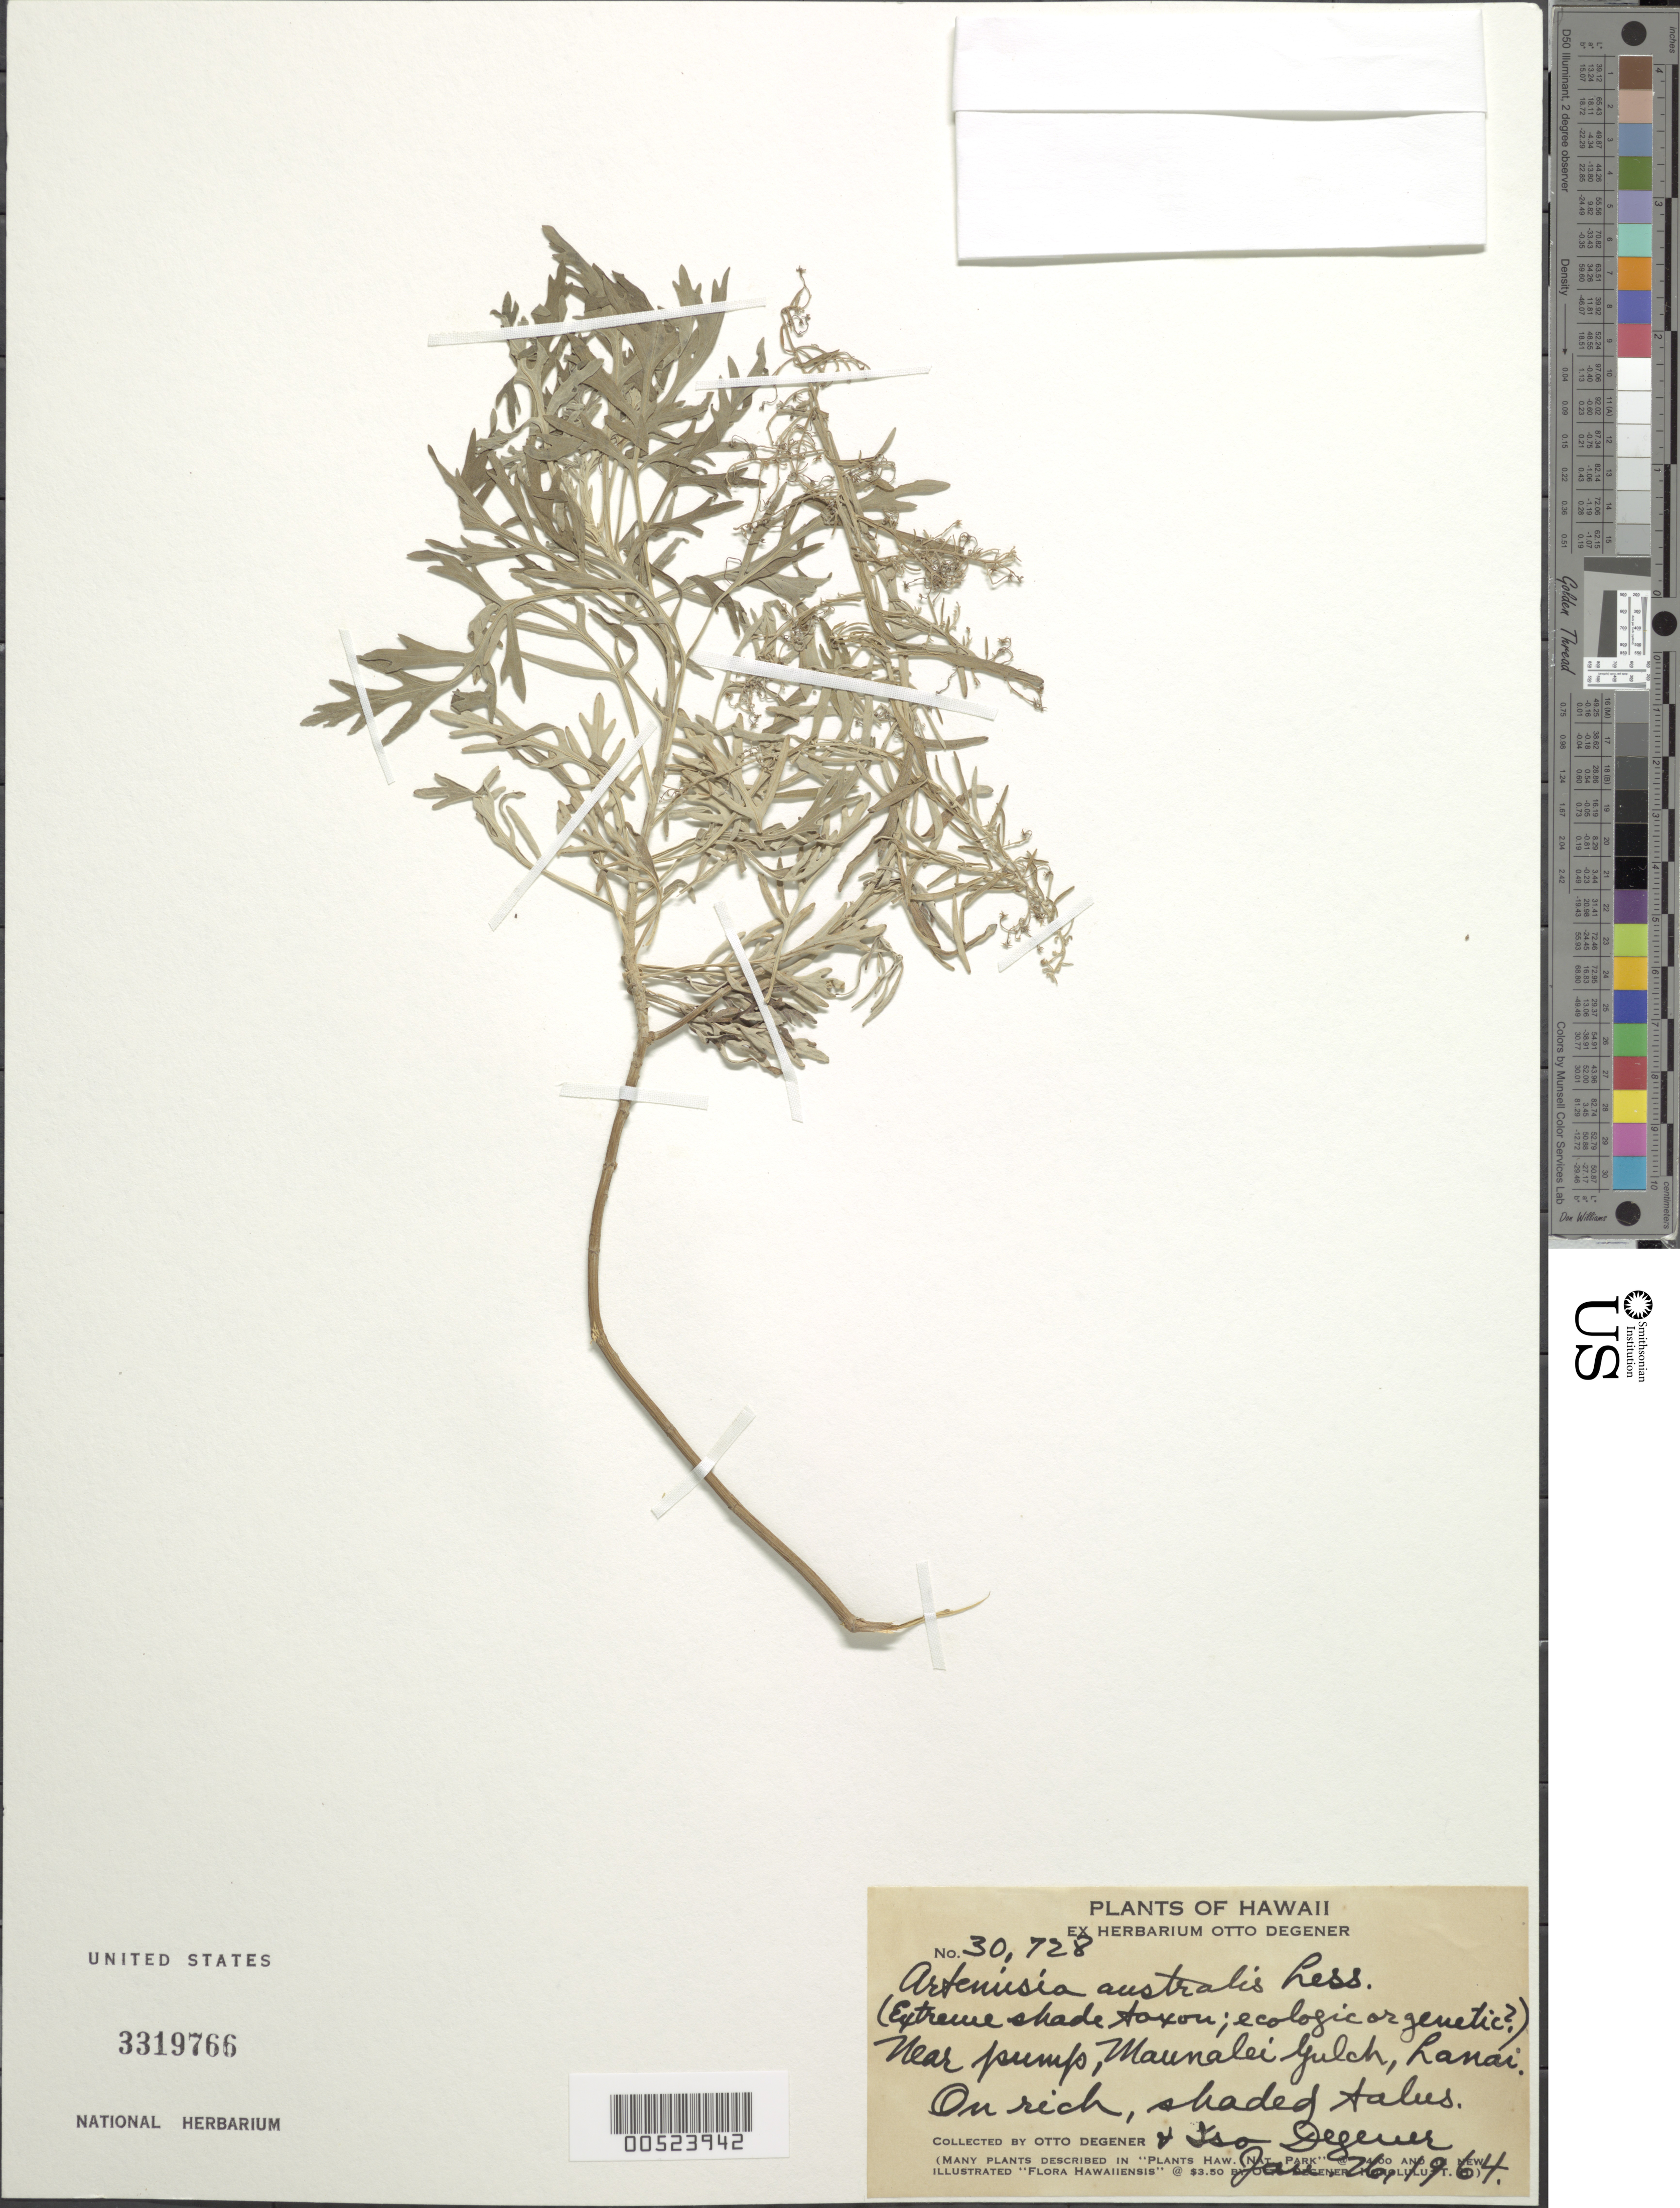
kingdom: Plantae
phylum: Tracheophyta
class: Magnoliopsida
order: Asterales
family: Asteraceae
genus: Artemisia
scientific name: Artemisia australis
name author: Less.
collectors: O. Degener & I. Degener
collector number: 30728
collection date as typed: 26 Jan 1964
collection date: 1964-01-26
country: United States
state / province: Hawaii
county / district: Maui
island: Lana'i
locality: Near pump, Maunalei Gulch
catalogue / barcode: US 3319766